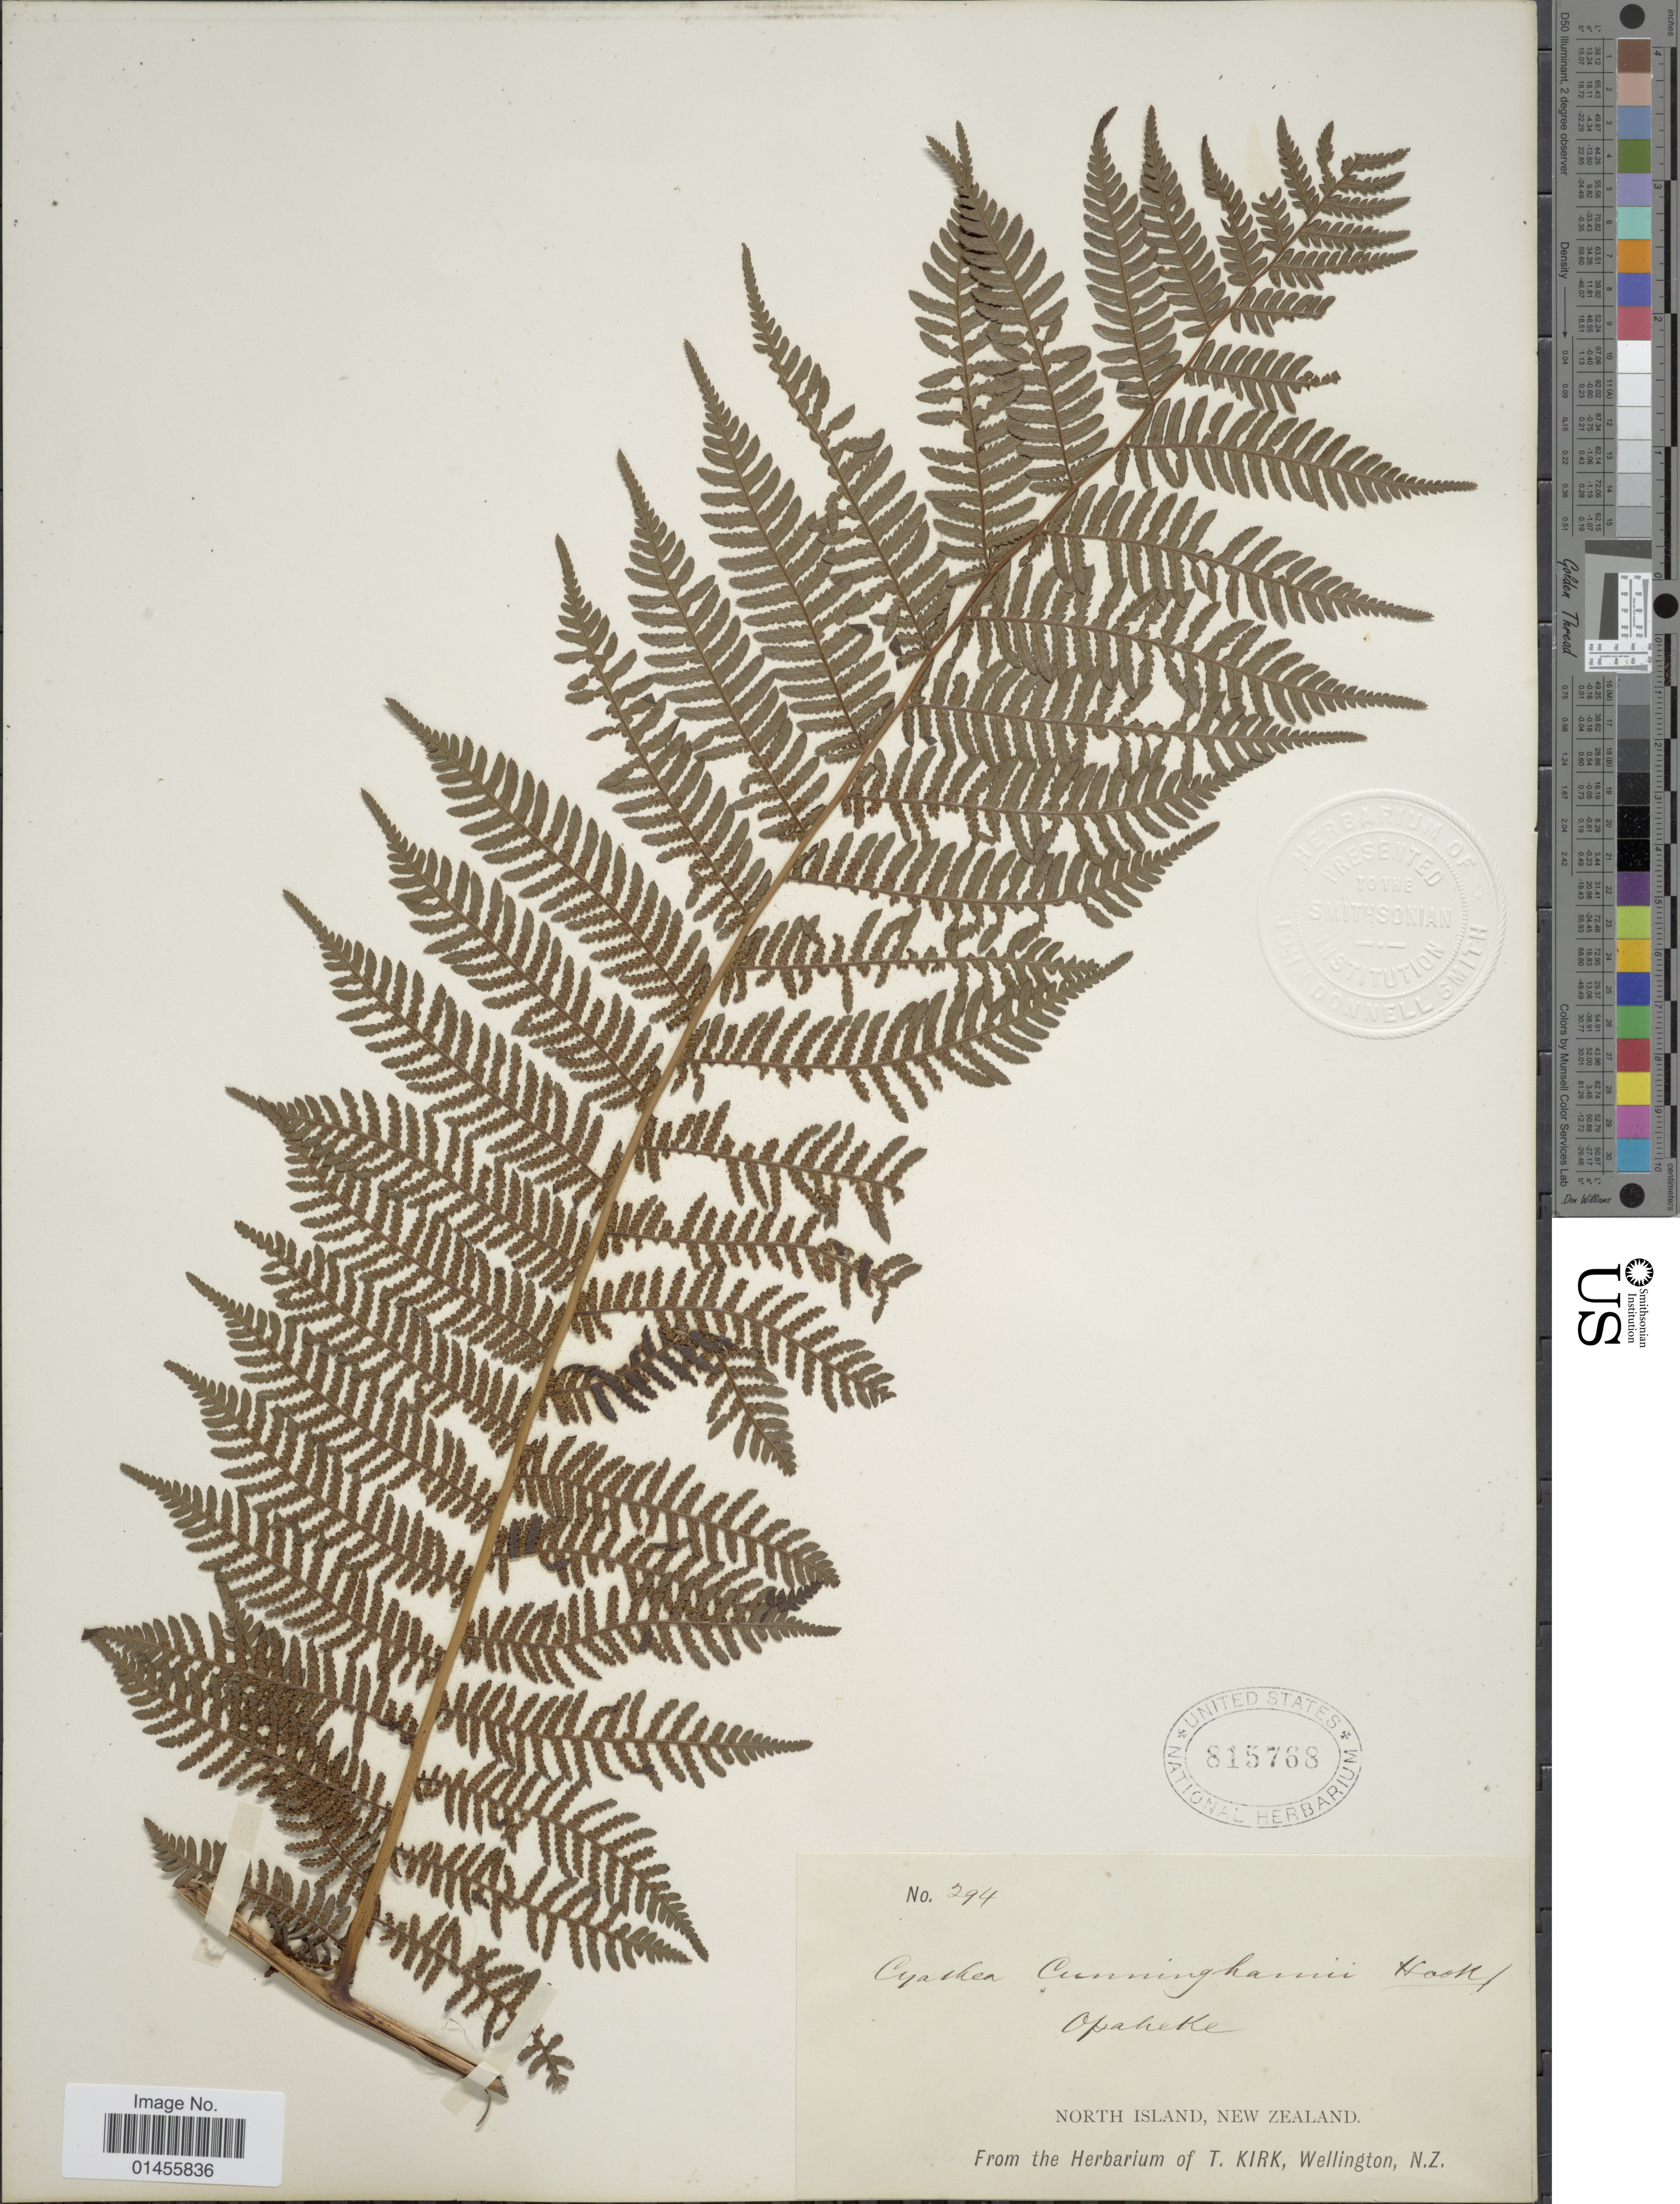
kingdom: Plantae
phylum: Tracheophyta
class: Polypodiopsida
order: Cyatheales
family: Cyatheaceae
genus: Alsophila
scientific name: Alsophila cunninghamii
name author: (Hook. f.) R.M. Tryon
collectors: ex herb. T. Kirk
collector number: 294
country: New Zealand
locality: North Island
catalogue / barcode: US 815768